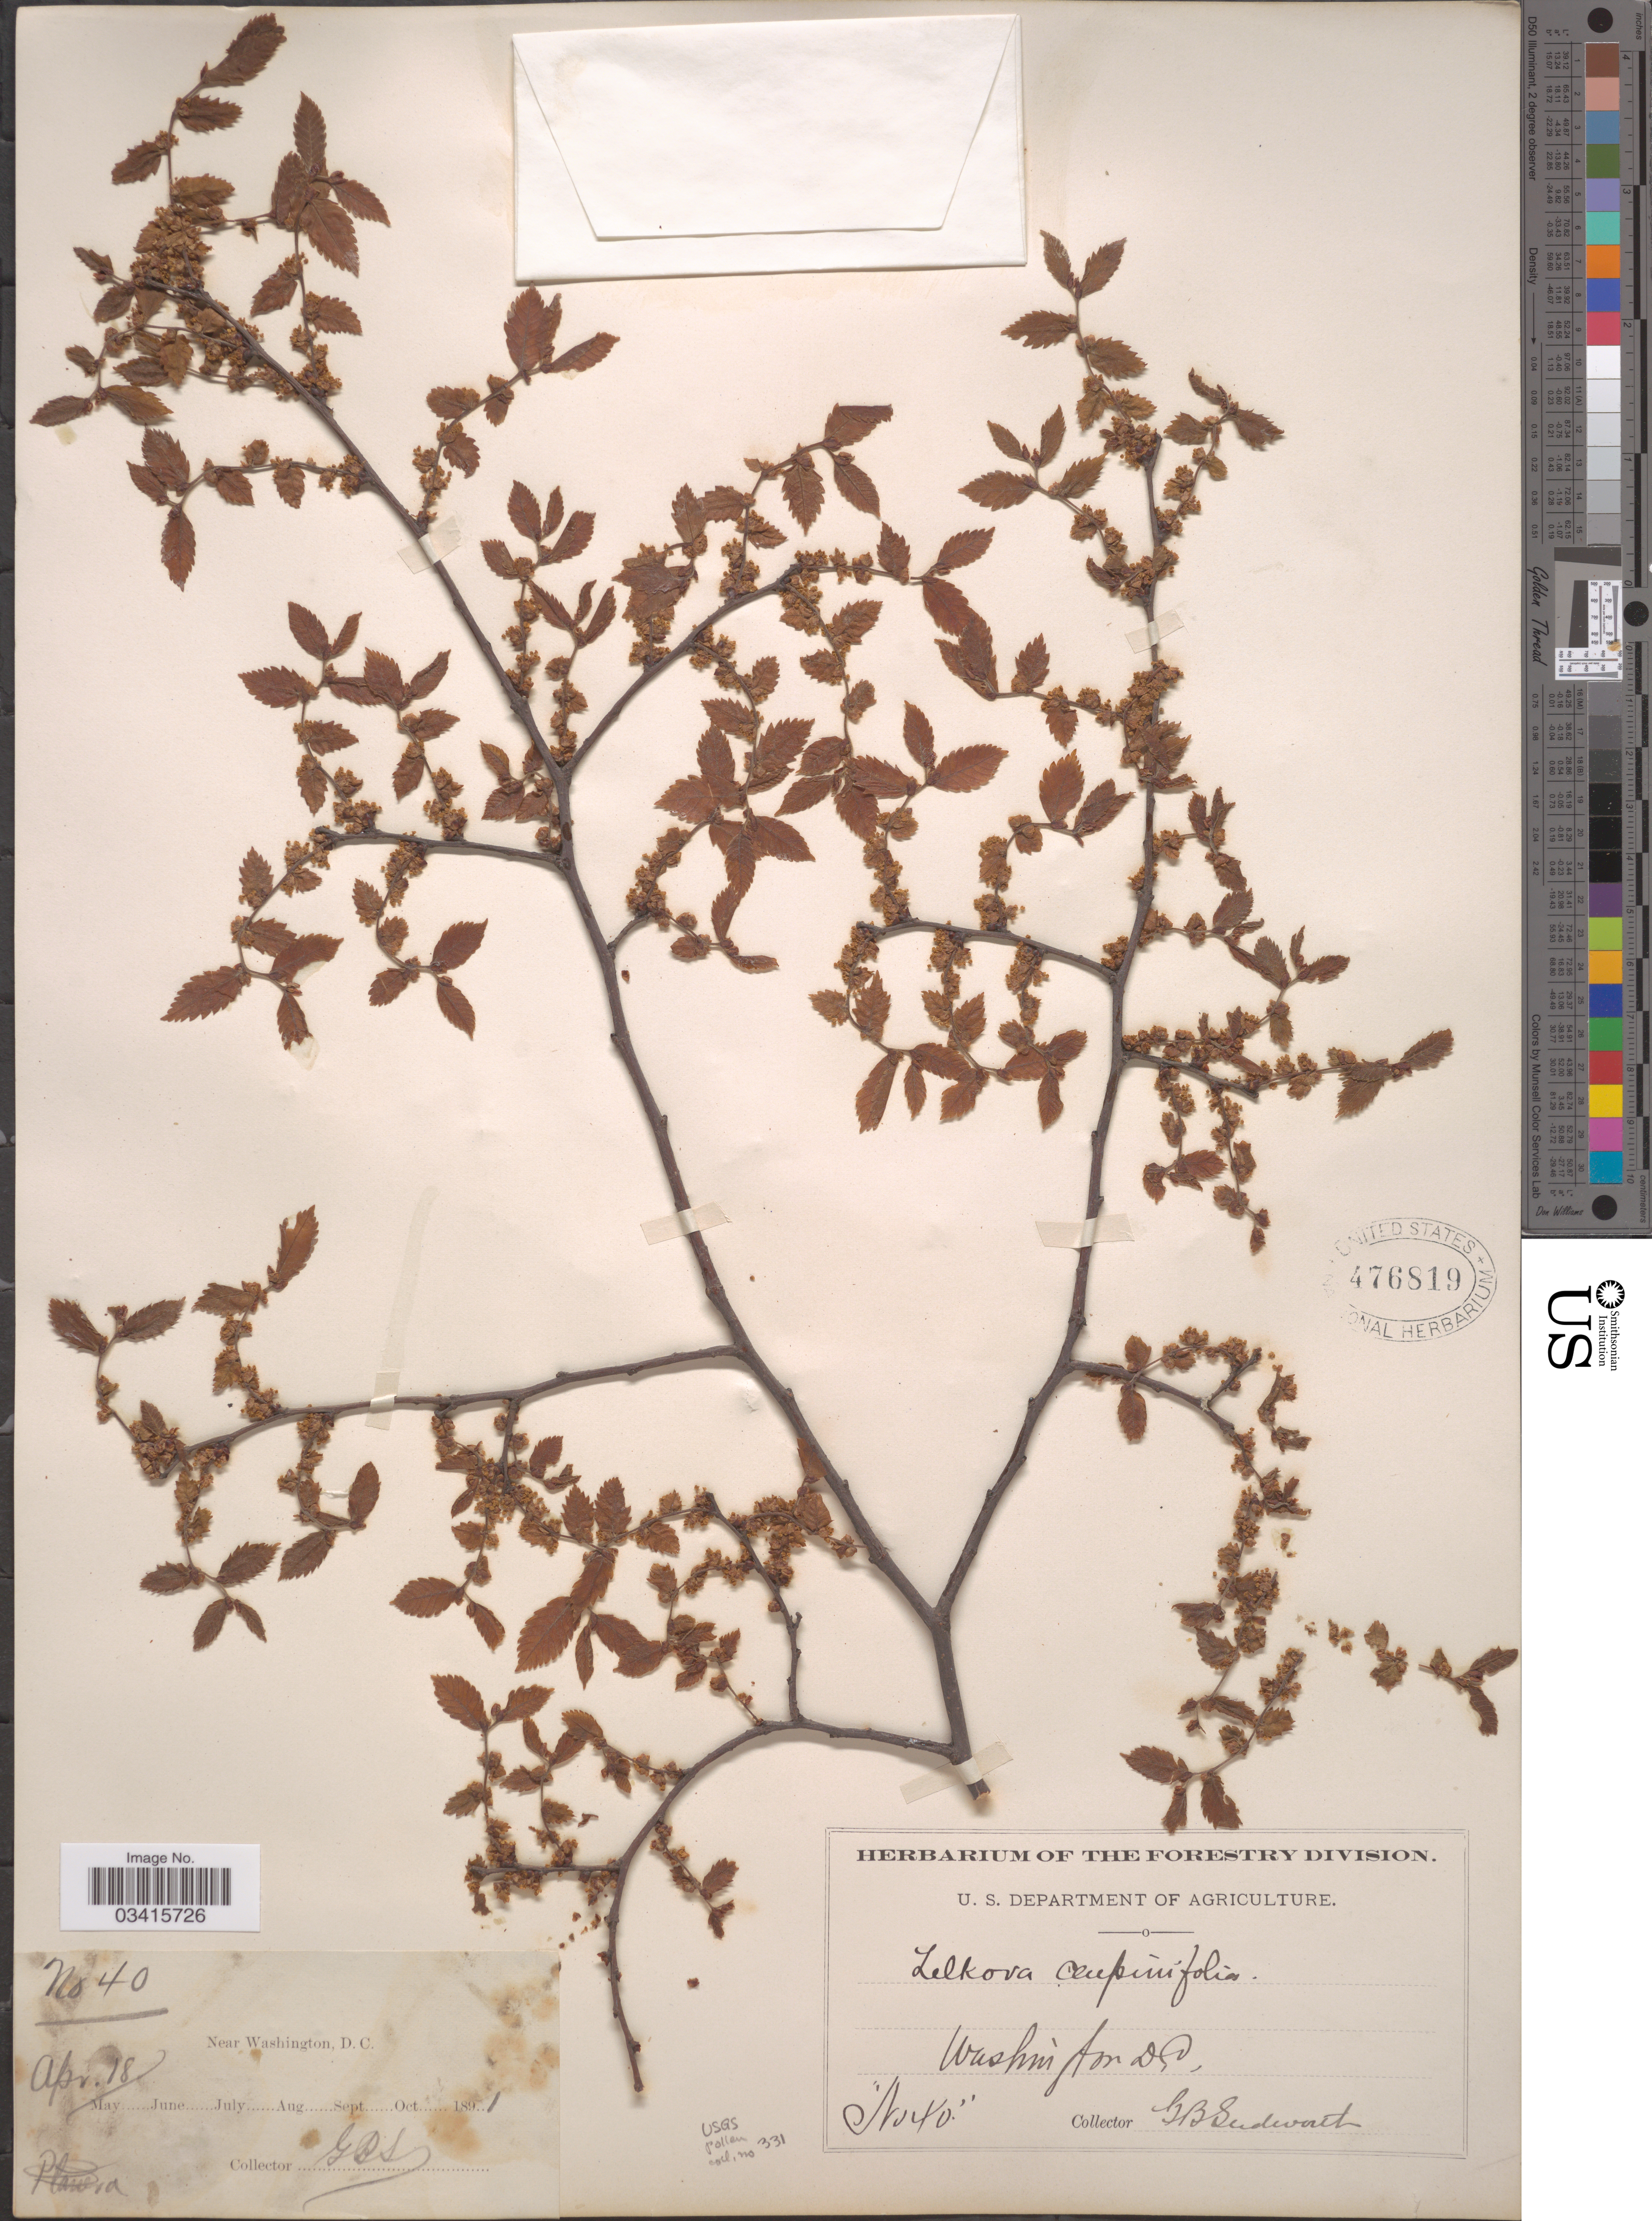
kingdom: Plantae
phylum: Tracheophyta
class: Magnoliopsida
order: Rosales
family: Ulmaceae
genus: Zelkova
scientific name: Zelkova carpinifolia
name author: (Pall.) K. Koch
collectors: G. B. Sudworth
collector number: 40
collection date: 1891-04-18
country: United States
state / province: District of Columbia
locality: Near Washington D.C.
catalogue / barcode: US 476819